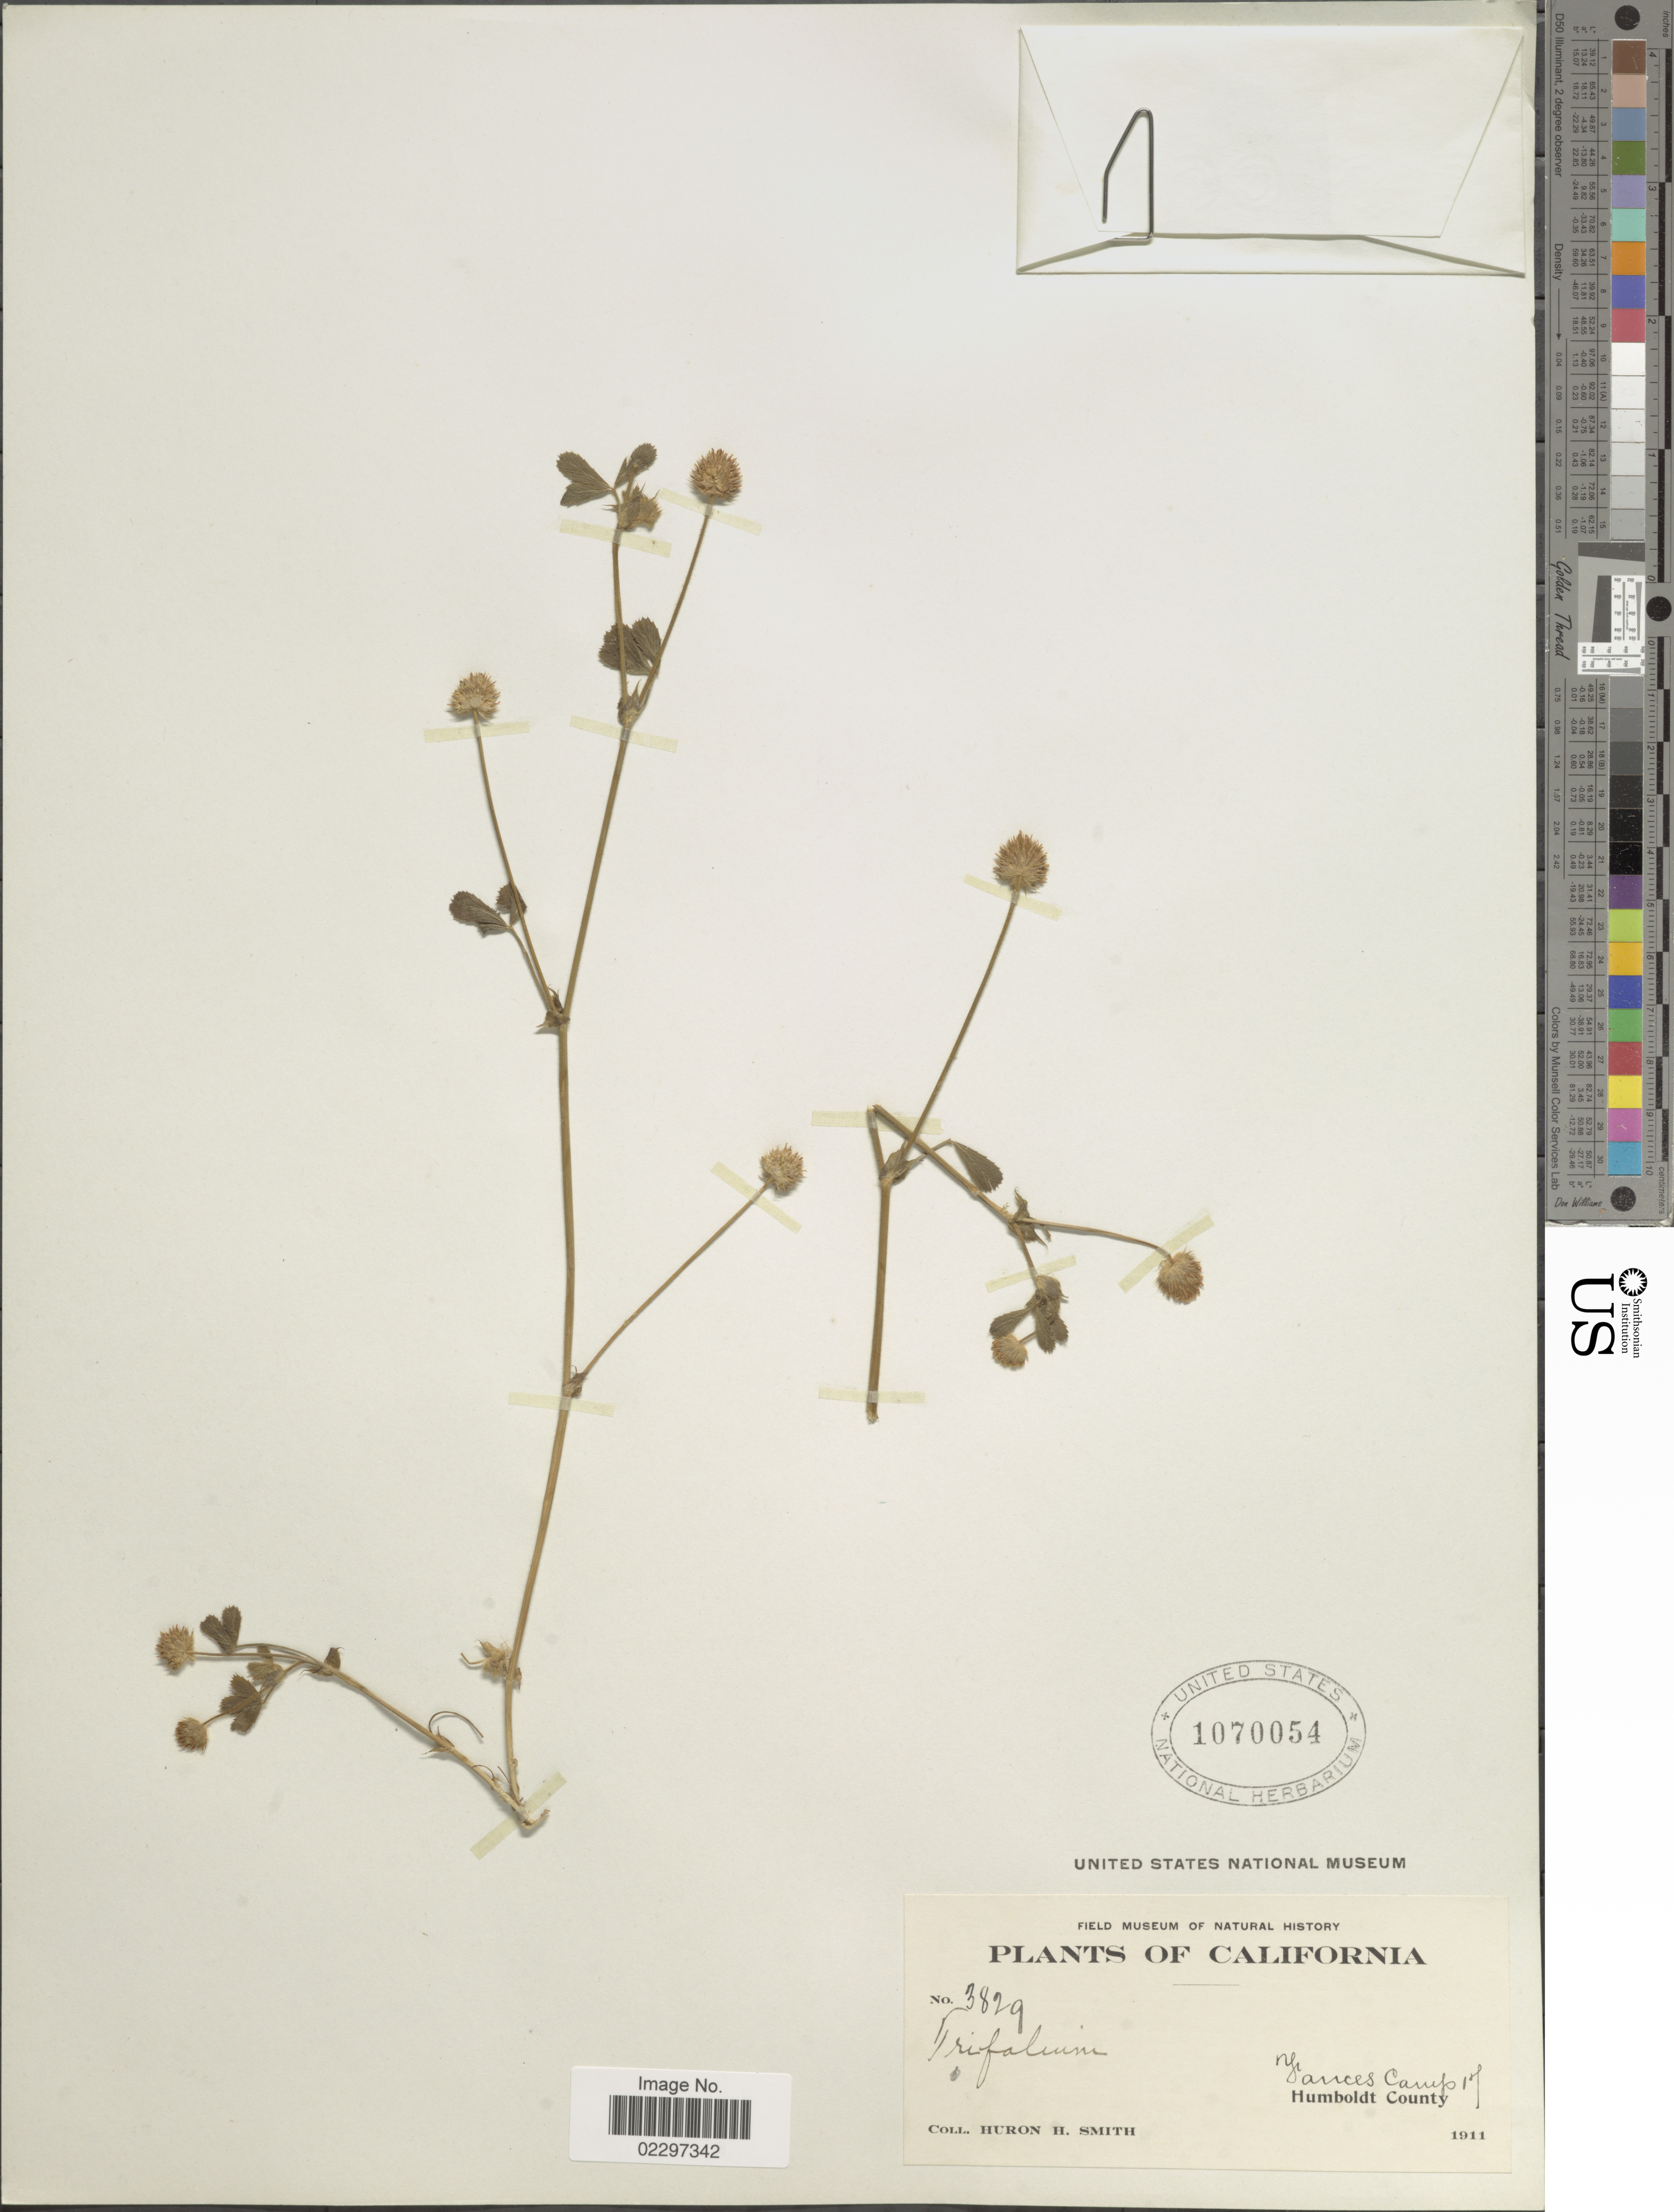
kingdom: Plantae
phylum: Tracheophyta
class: Magnoliopsida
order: Fabales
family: Fabaceae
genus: Trifolium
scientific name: Trifolium microcephalum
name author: Pursh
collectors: Huron H. Smith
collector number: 3829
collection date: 1911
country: United States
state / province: California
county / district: Humboldt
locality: Vances Camp 17. Humboldt County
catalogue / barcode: US 1070054